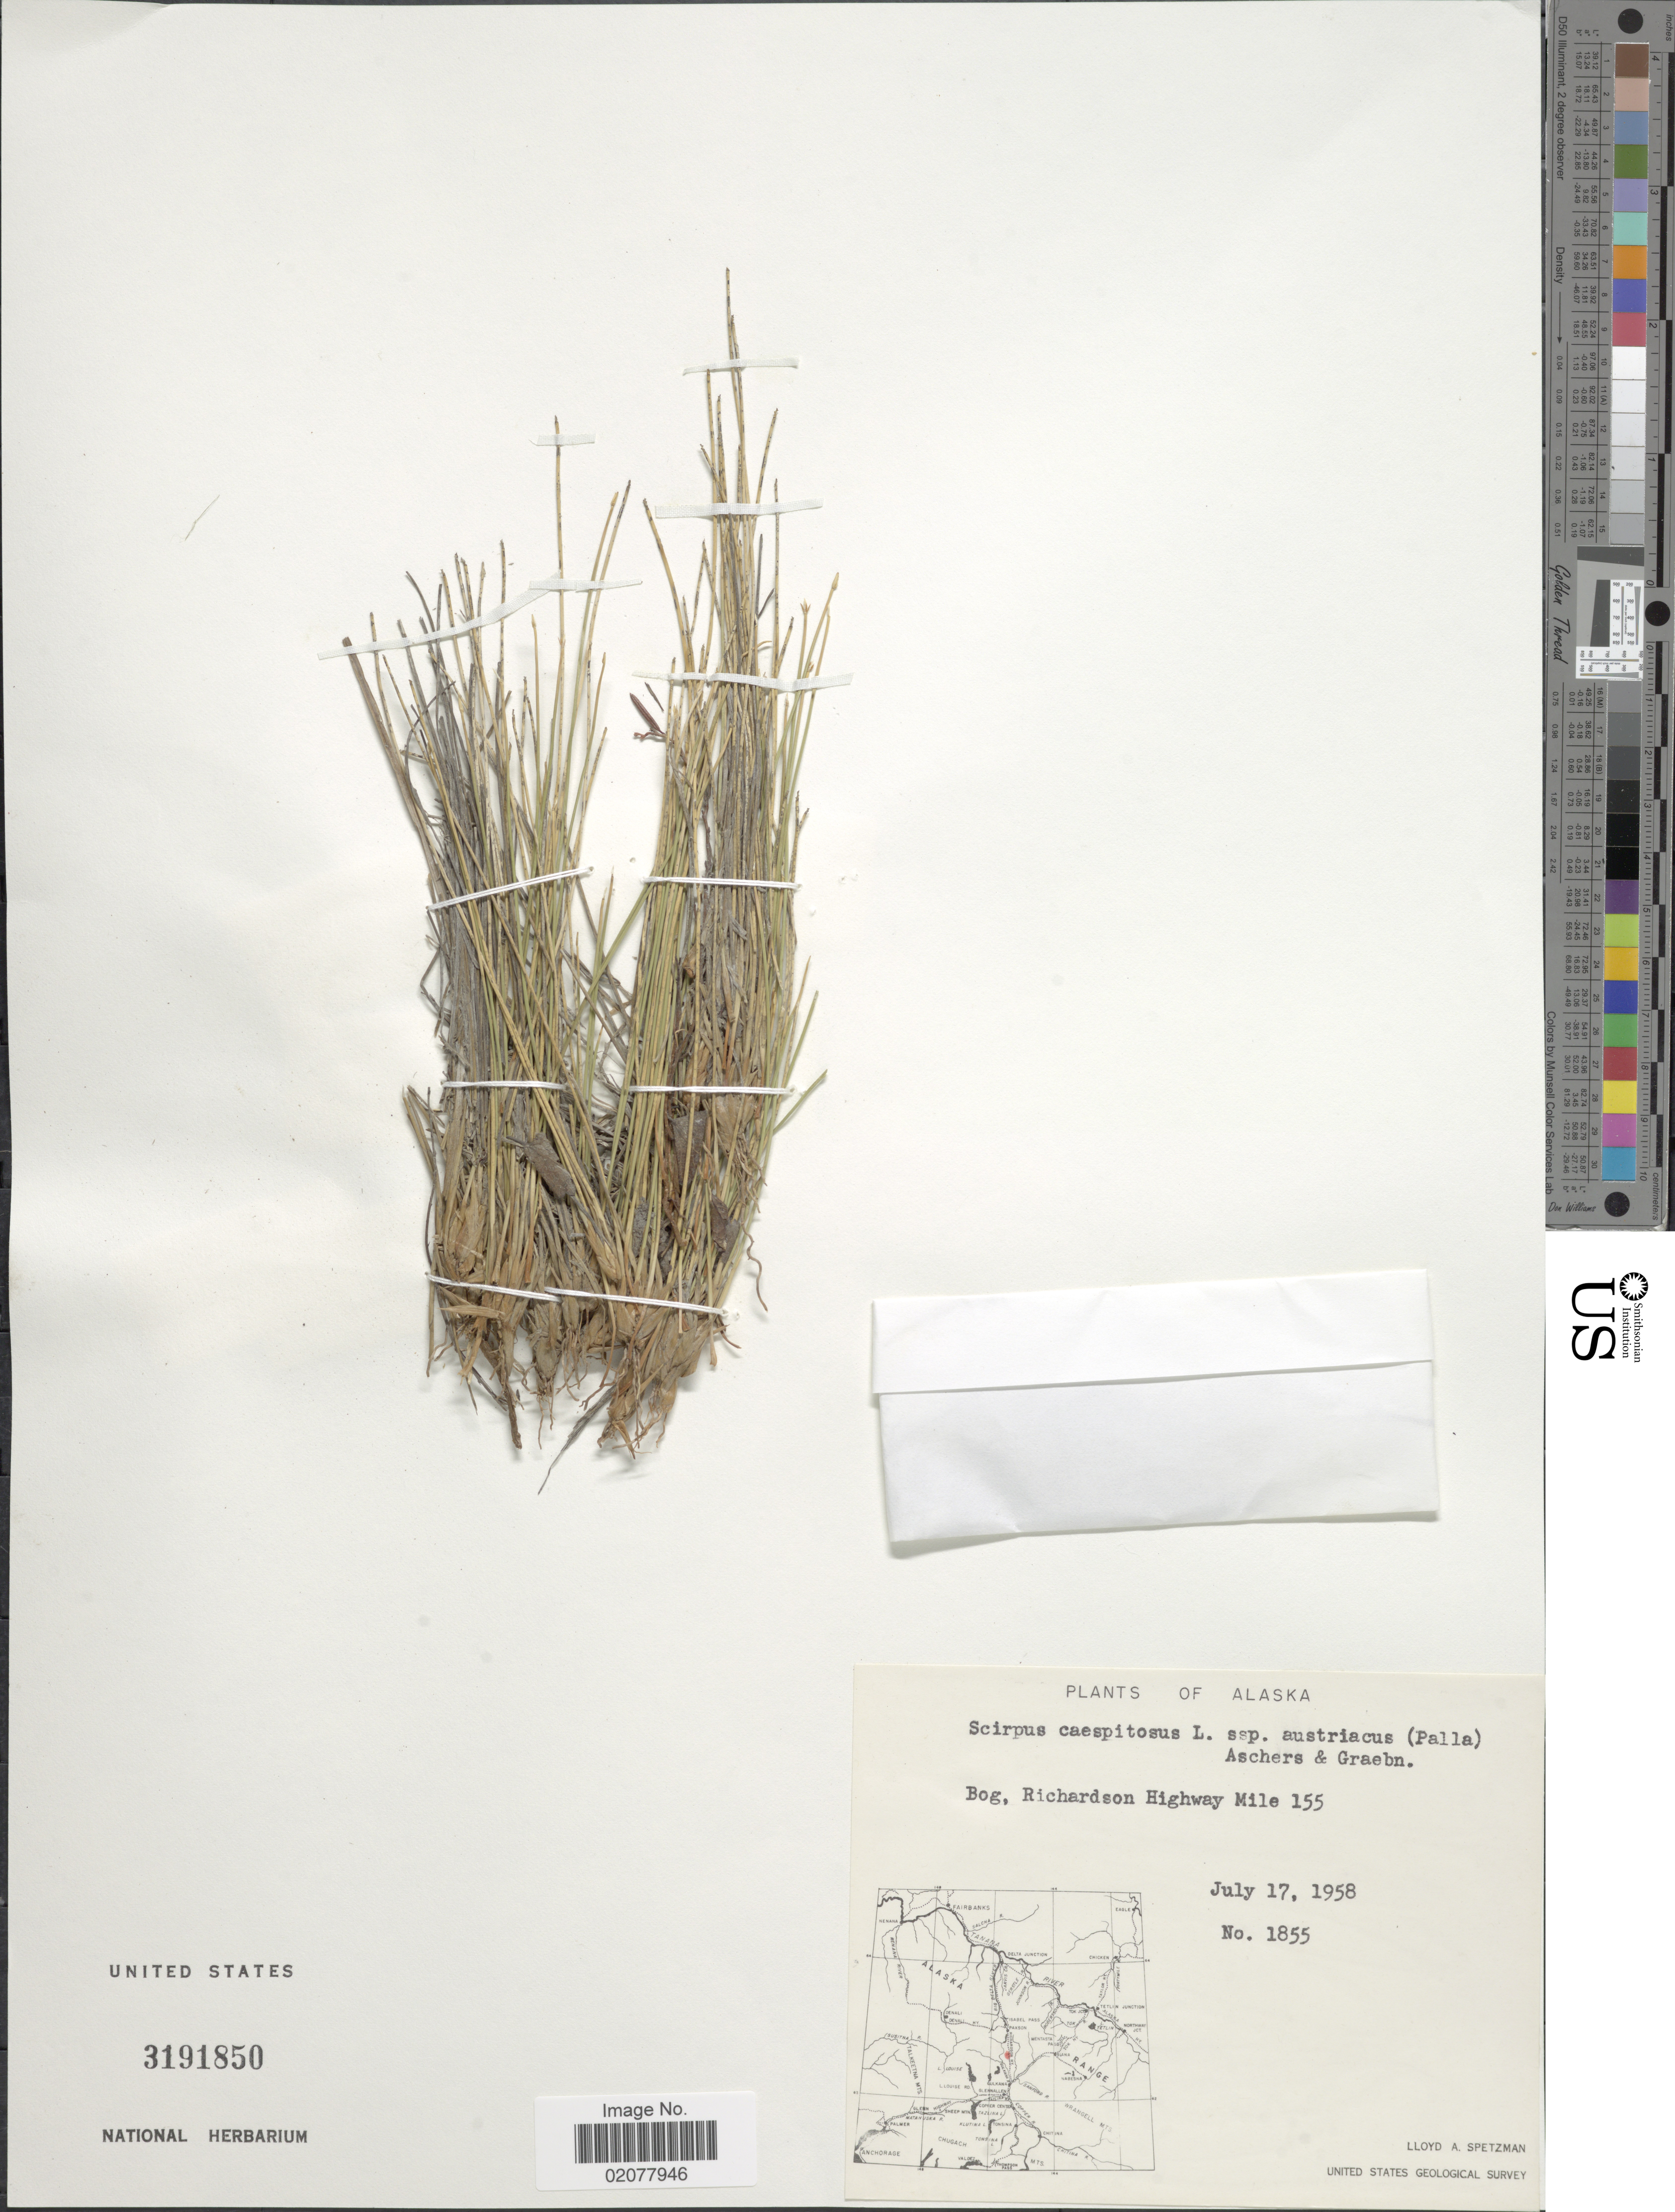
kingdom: Plantae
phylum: Tracheophyta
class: Liliopsida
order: Poales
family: Cyperaceae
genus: Trichophorum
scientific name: Trichophorum cespitosum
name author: (L.) Hartm.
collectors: L. Spetzman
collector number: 1855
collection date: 1958-07-17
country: United States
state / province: Alaska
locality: Bog, Richardson Highway Mile 155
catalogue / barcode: US 3191850